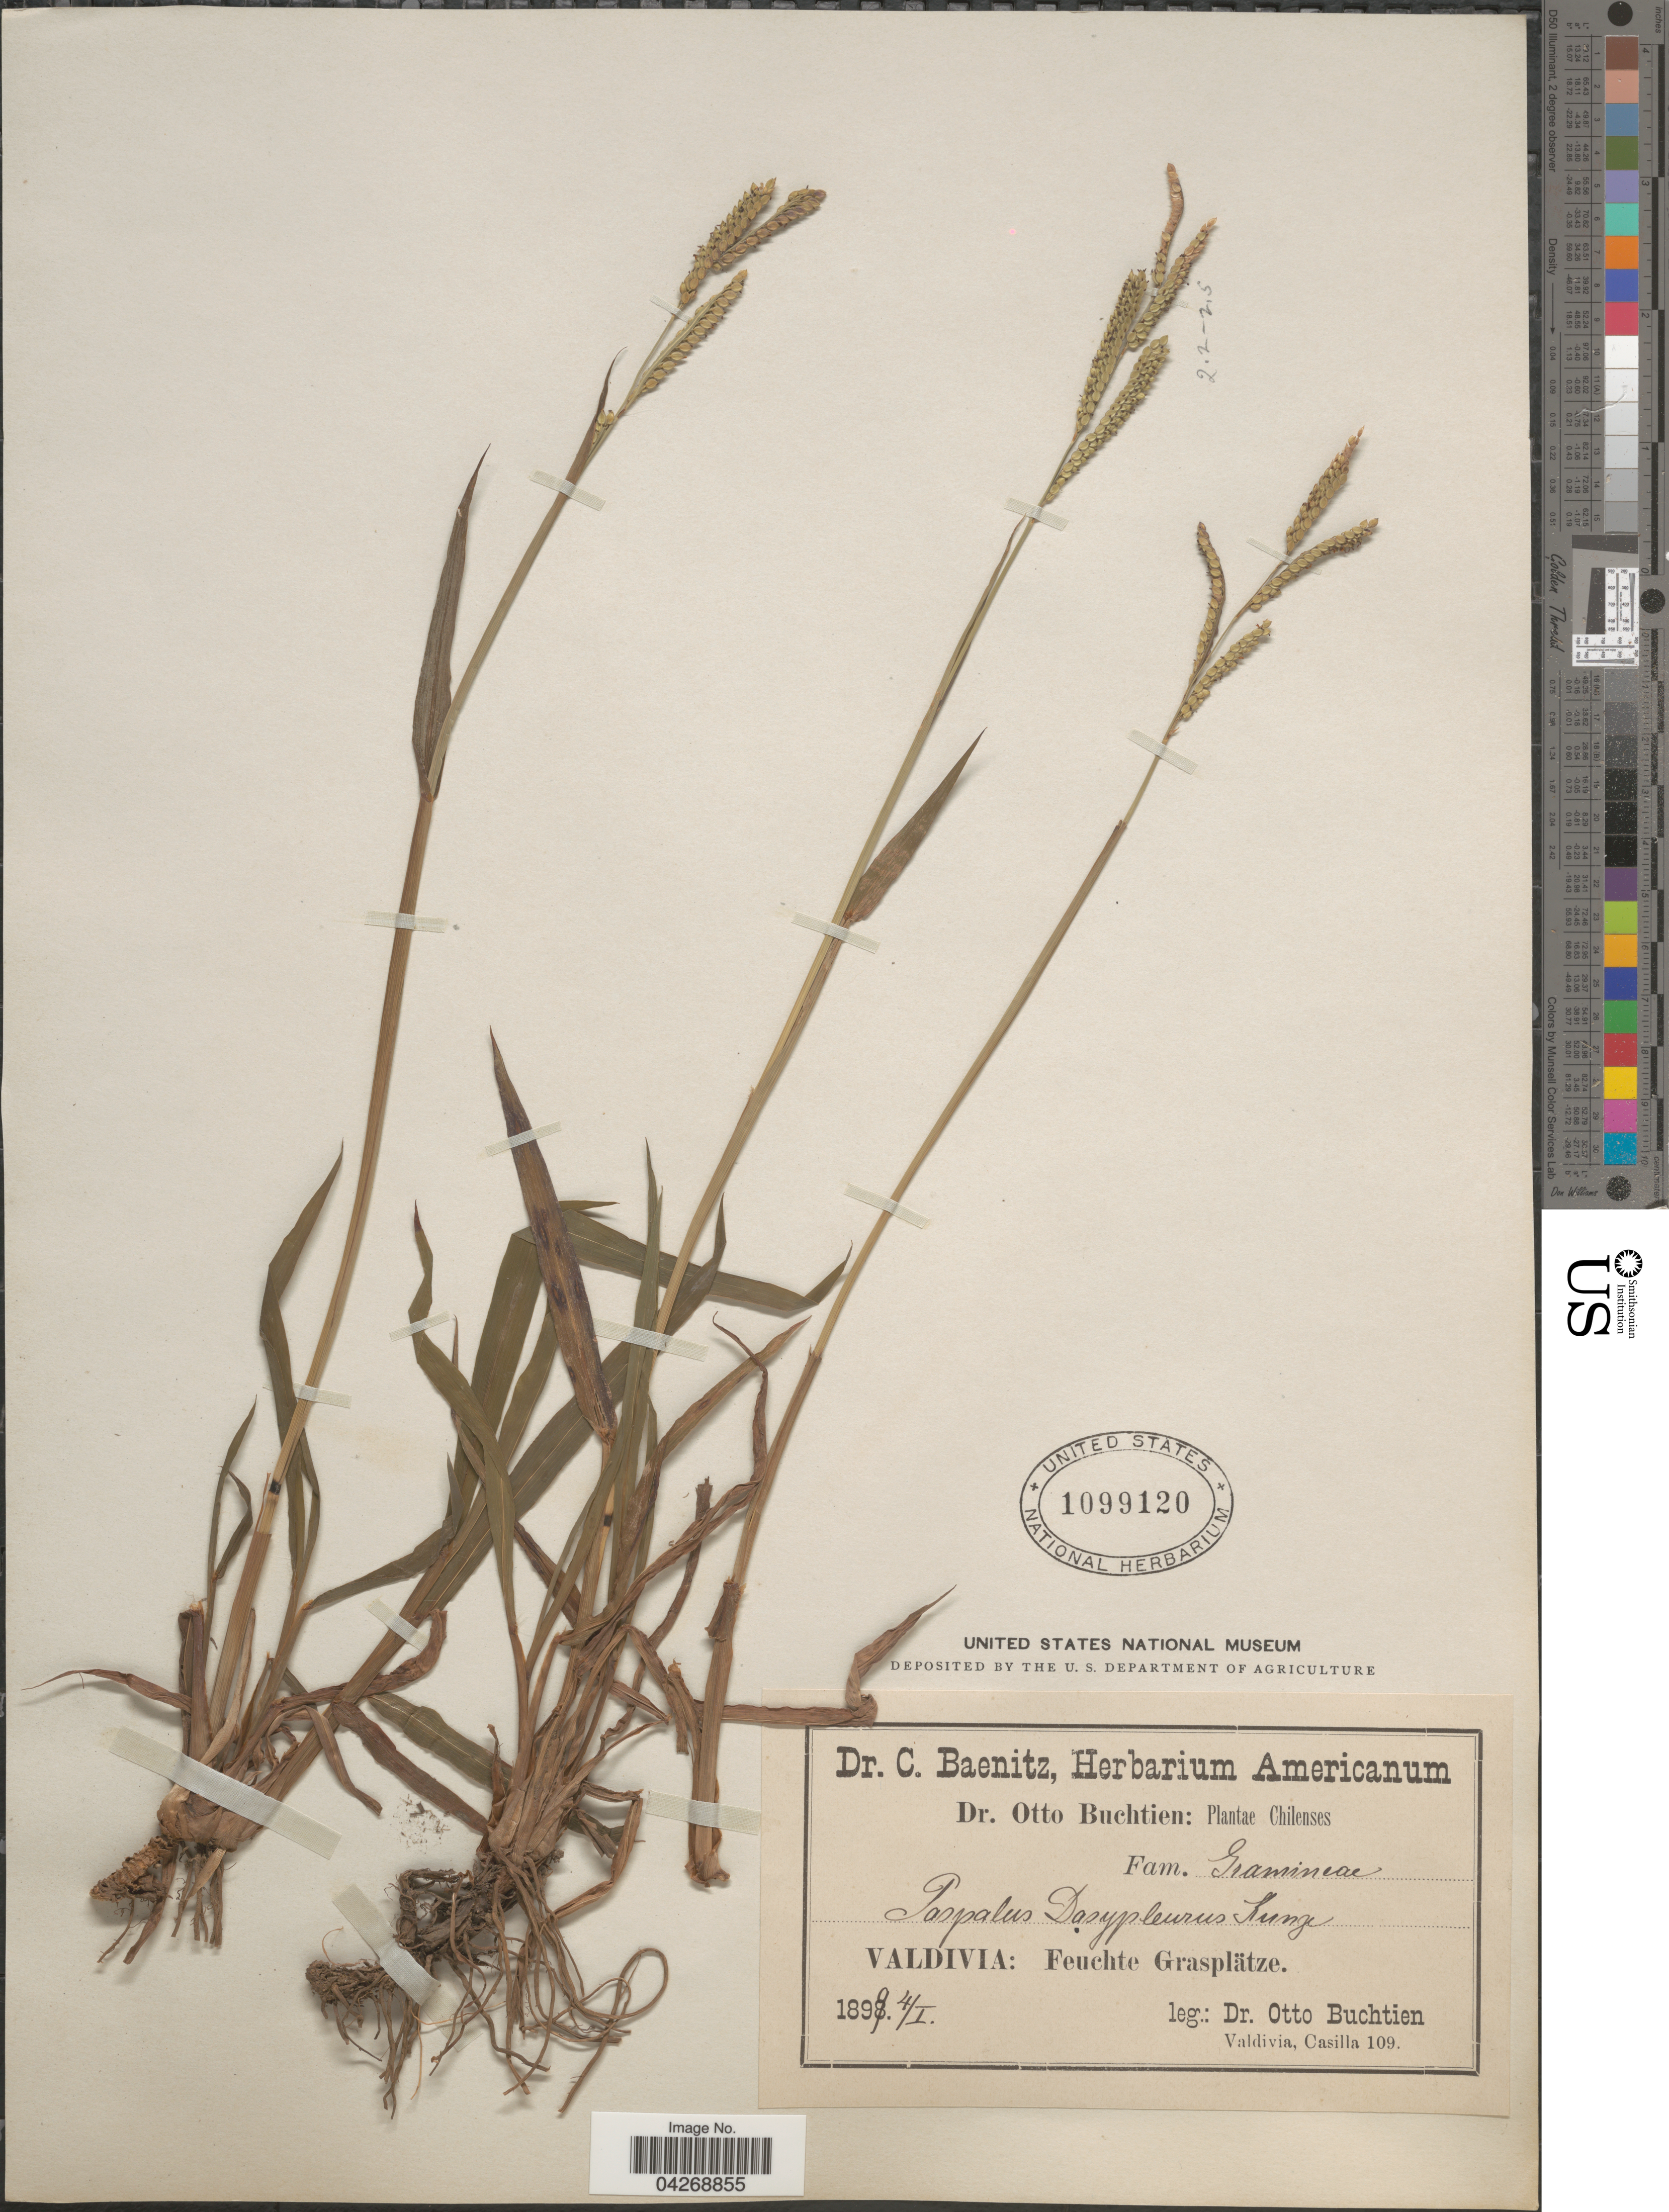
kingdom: Plantae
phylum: Tracheophyta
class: Liliopsida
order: Poales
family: Poaceae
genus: Paspalum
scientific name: Paspalum dasypleurum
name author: Kunze ex Desv. in Gay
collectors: O. Buchtien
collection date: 1899-01-04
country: Chile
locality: Valdivia: Feuchte Grasplätze.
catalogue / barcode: US 1099120